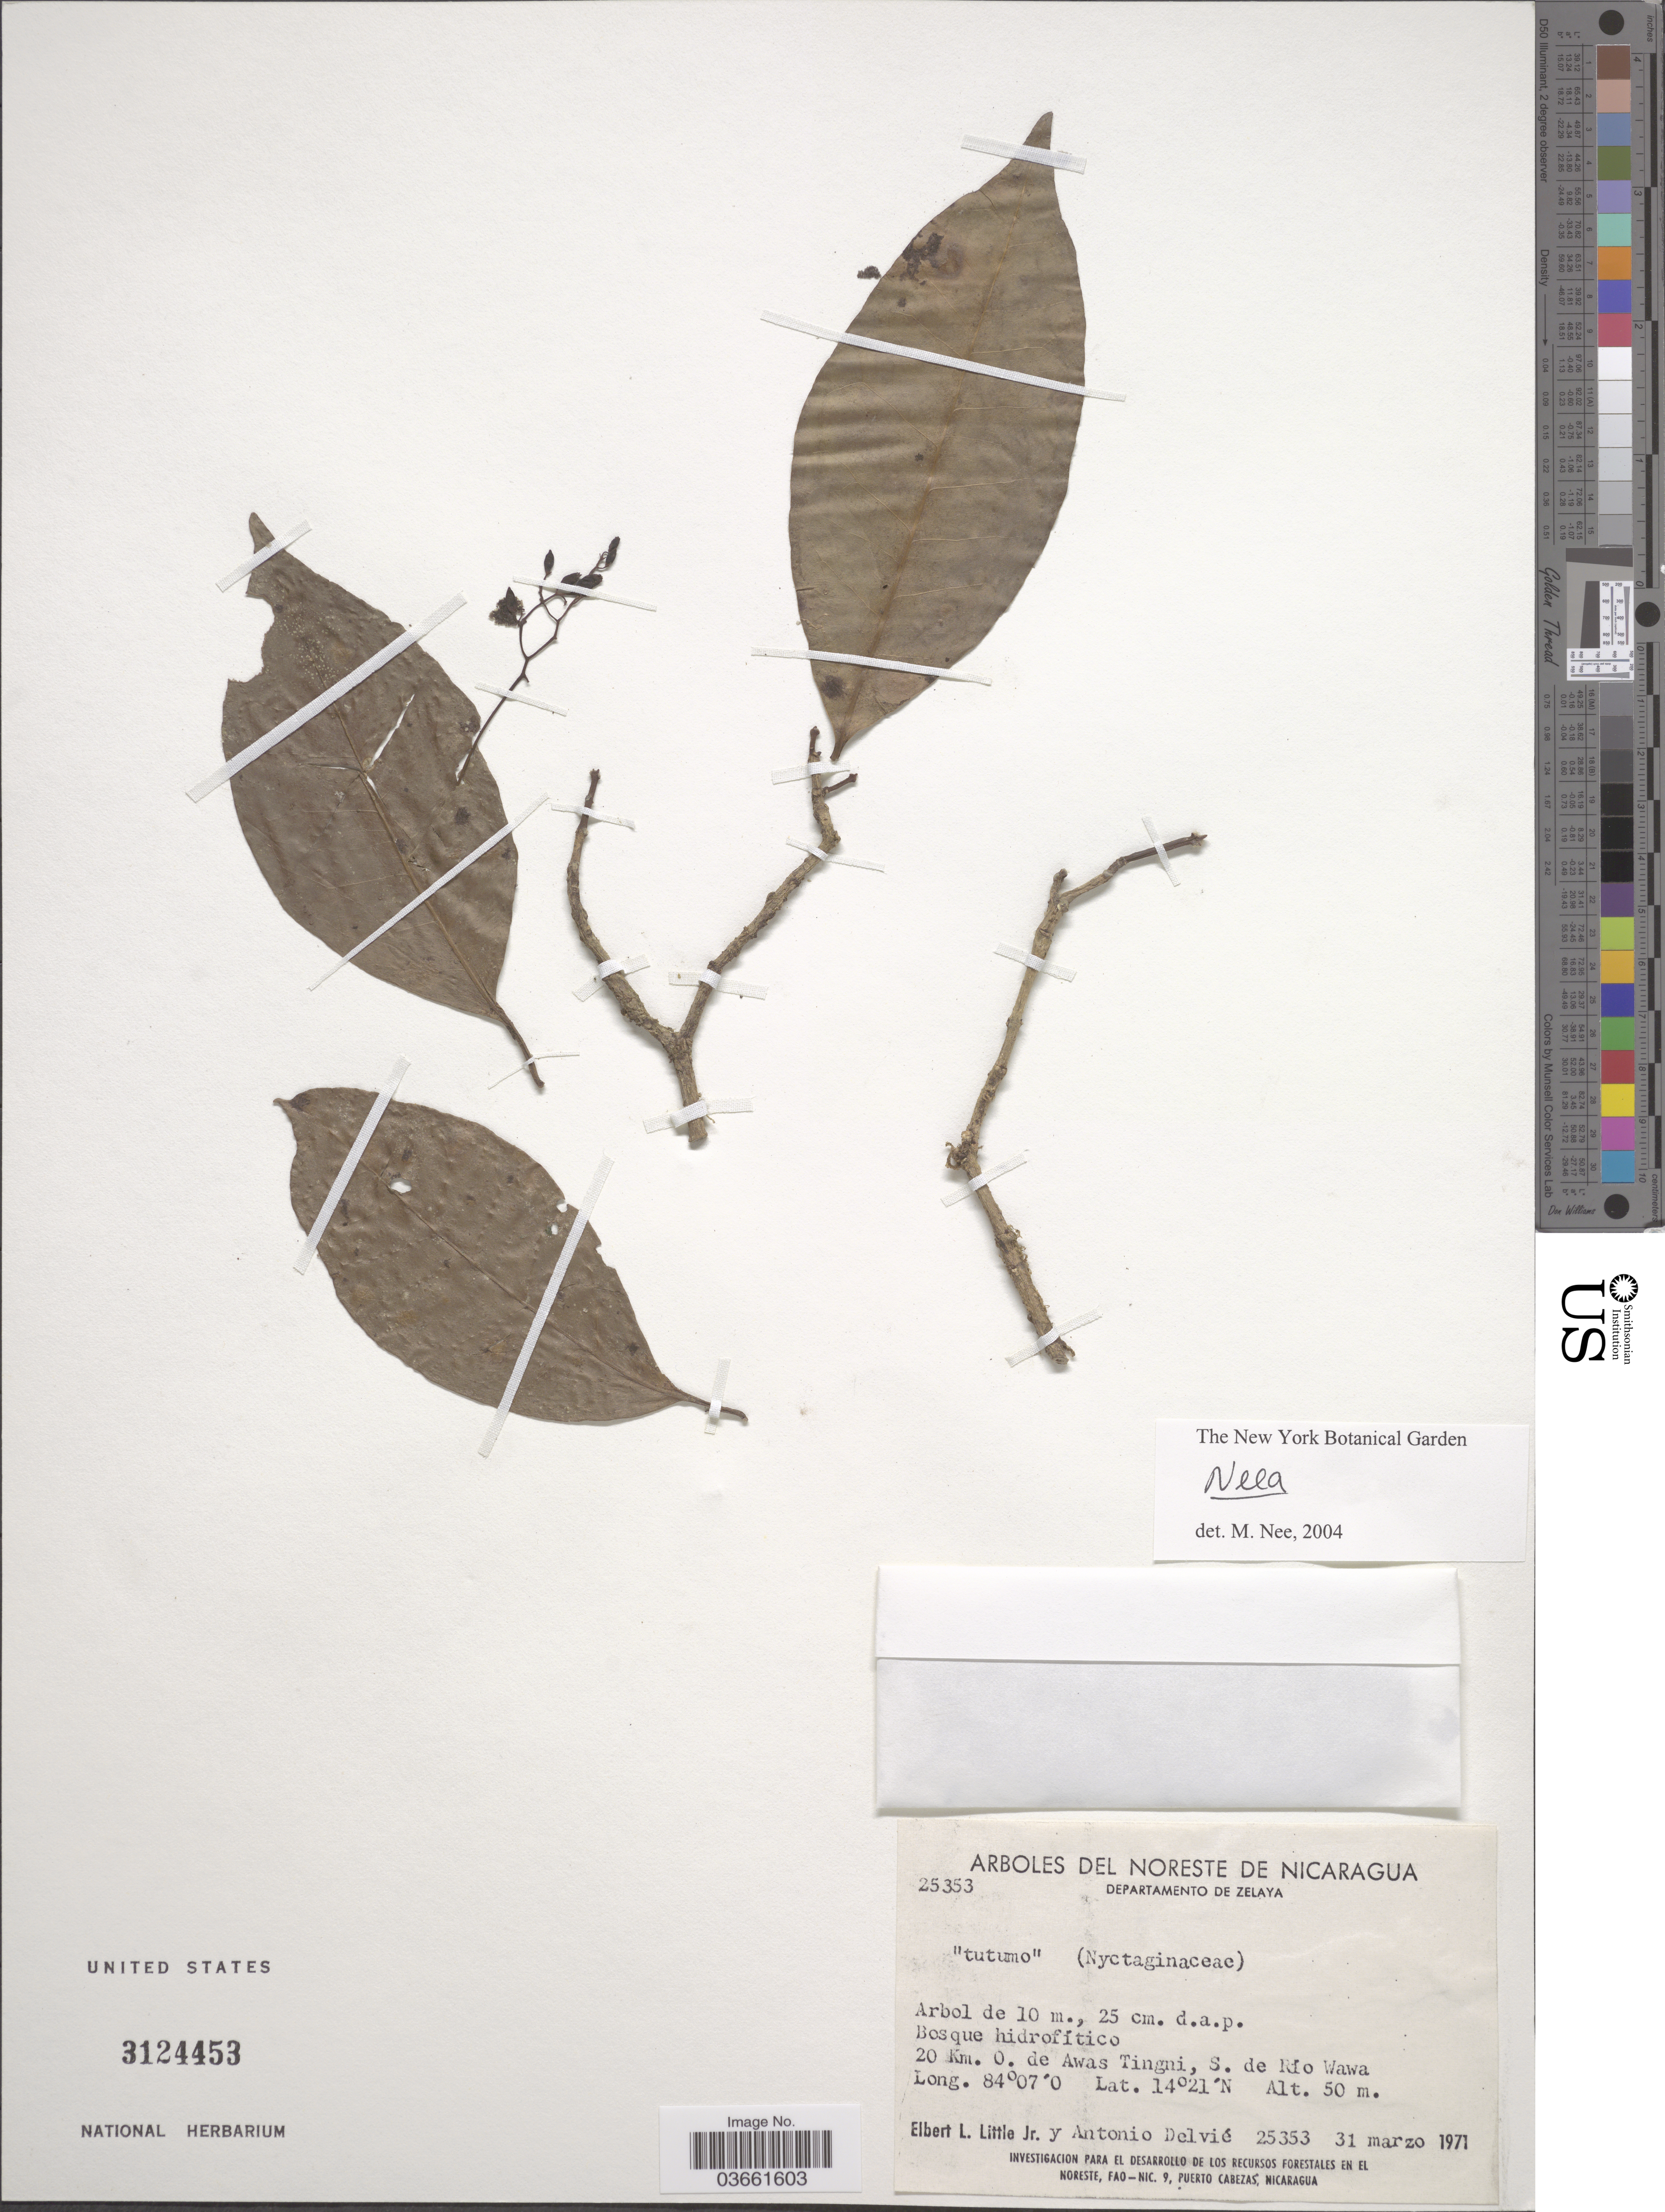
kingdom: Plantae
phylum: Tracheophyta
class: Magnoliopsida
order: Caryophyllales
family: Nyctaginaceae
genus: Neea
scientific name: Neea sp.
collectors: E. L. Little & A. Delvié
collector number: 25353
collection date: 1971-03-31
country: Nicaragua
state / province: Atlántico Norte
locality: Noreste de Nicaragua. Departamento de Zelaya. 20 Km. O. de Awas Tingni, S. de Río Wawa.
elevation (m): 50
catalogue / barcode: US 3124453